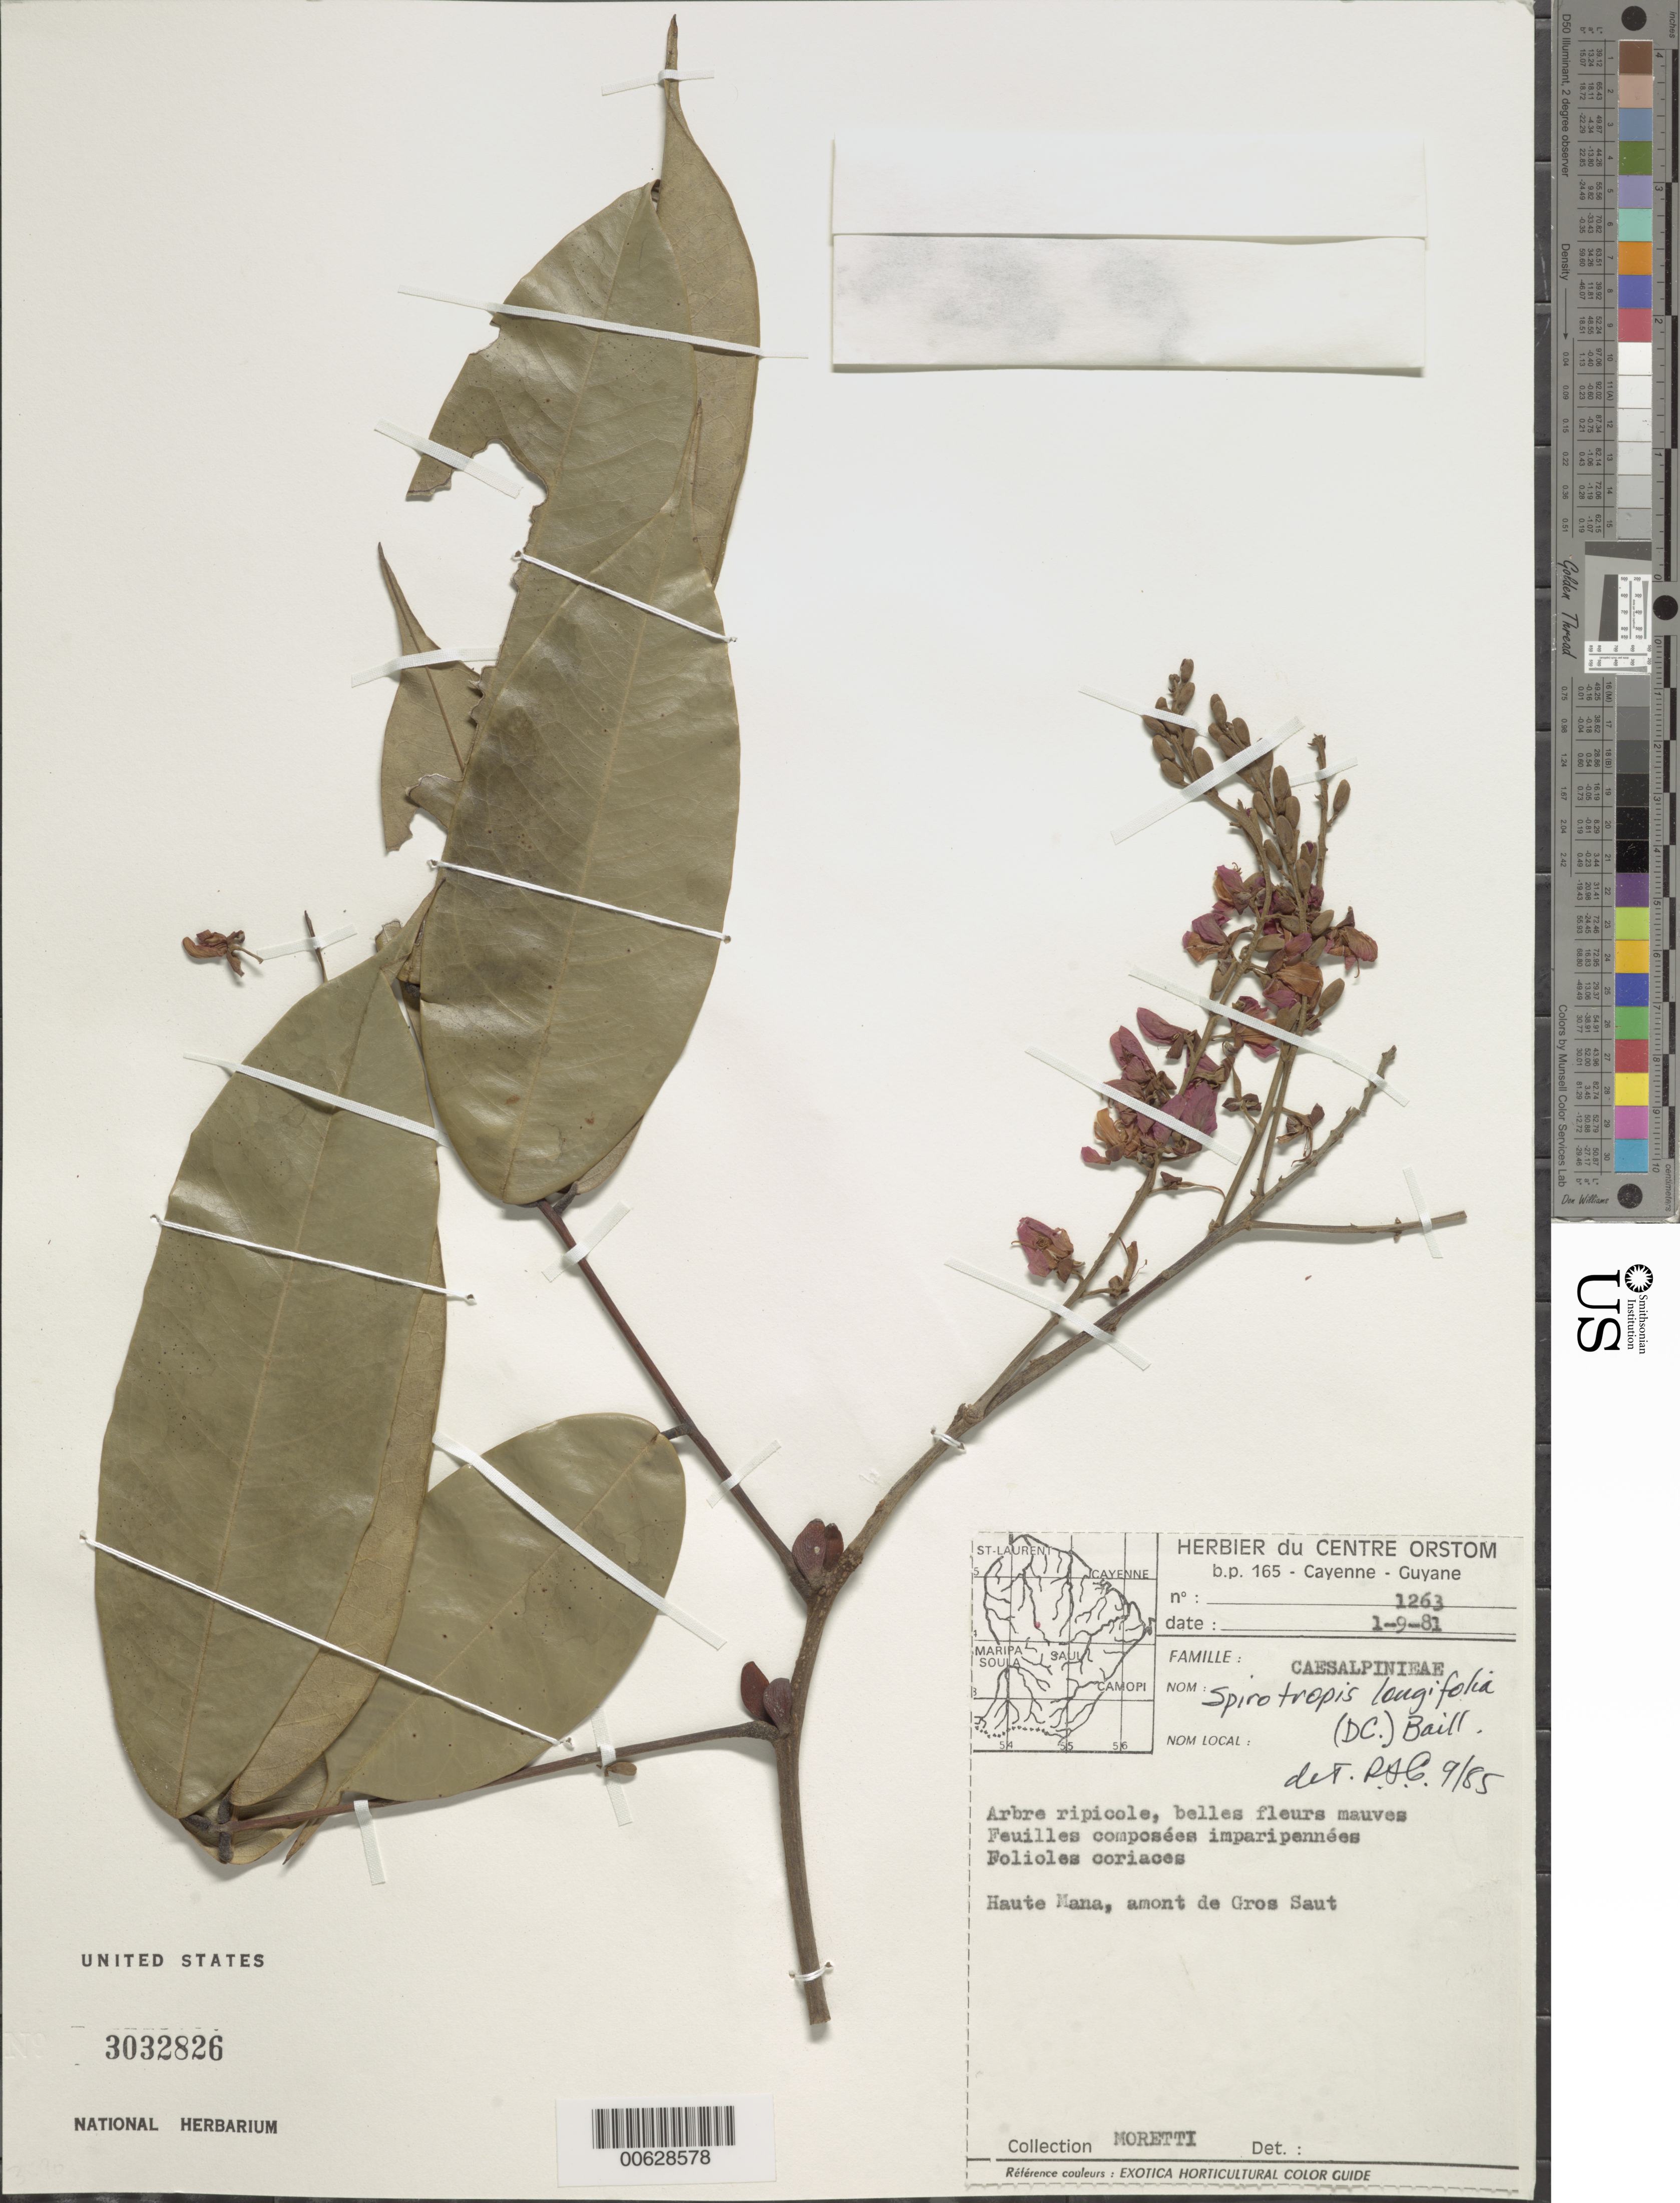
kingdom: Plantae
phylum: Tracheophyta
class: Magnoliopsida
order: Fabales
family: Fabaceae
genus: Spirotropis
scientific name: Spirotropis longifolia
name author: (DC.) Baill.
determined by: Cowan, R. S.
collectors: C. Moretti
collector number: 1263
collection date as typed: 1-Sep-81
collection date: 1981-09-01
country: French Guiana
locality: Haute Riv. Mana, amont de Gros Saut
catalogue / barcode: US 3032826